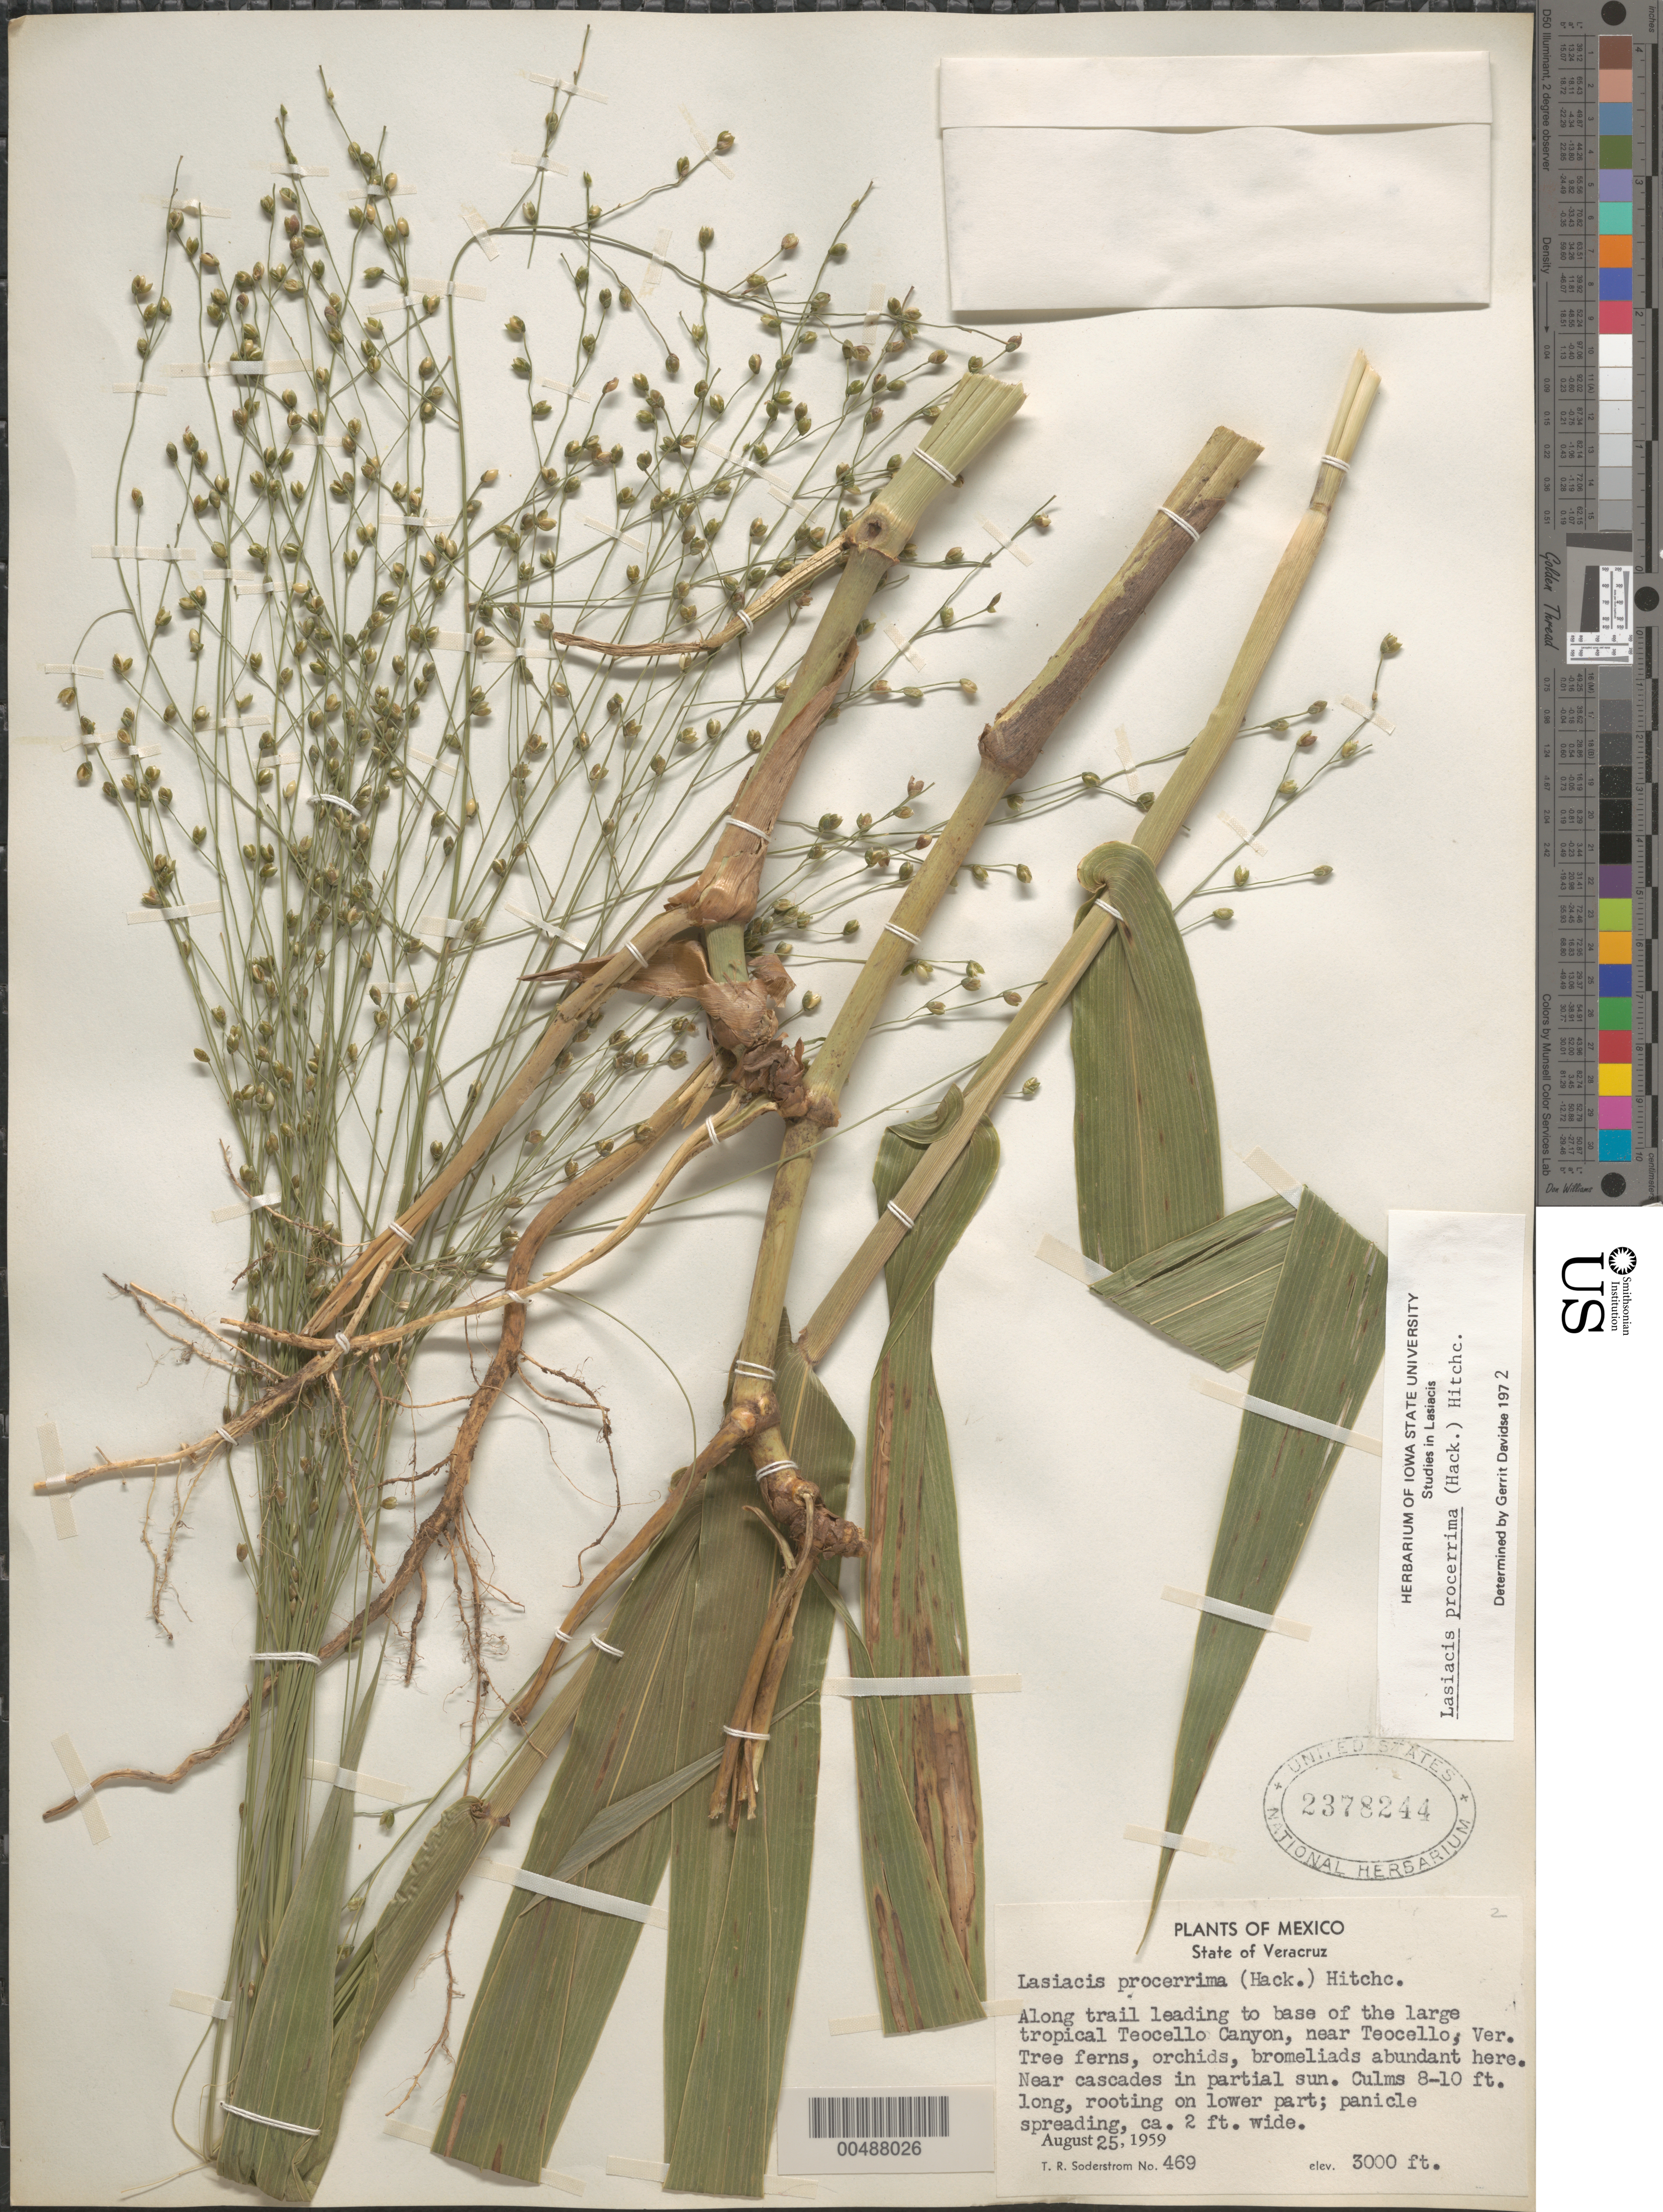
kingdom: Plantae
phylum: Tracheophyta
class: Liliopsida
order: Poales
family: Poaceae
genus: Lasiacis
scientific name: Lasiacis procerrima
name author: (Hack.) Hitchc.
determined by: Davidse, Gerrit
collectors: T. R. Soderstrom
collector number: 469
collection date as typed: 25 Aug 1959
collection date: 1959-08-25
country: Mexico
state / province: Veracruz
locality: Along trail leading to base of the large tropical Teocello Canyon, near Teocello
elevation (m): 914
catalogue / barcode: US 2378244